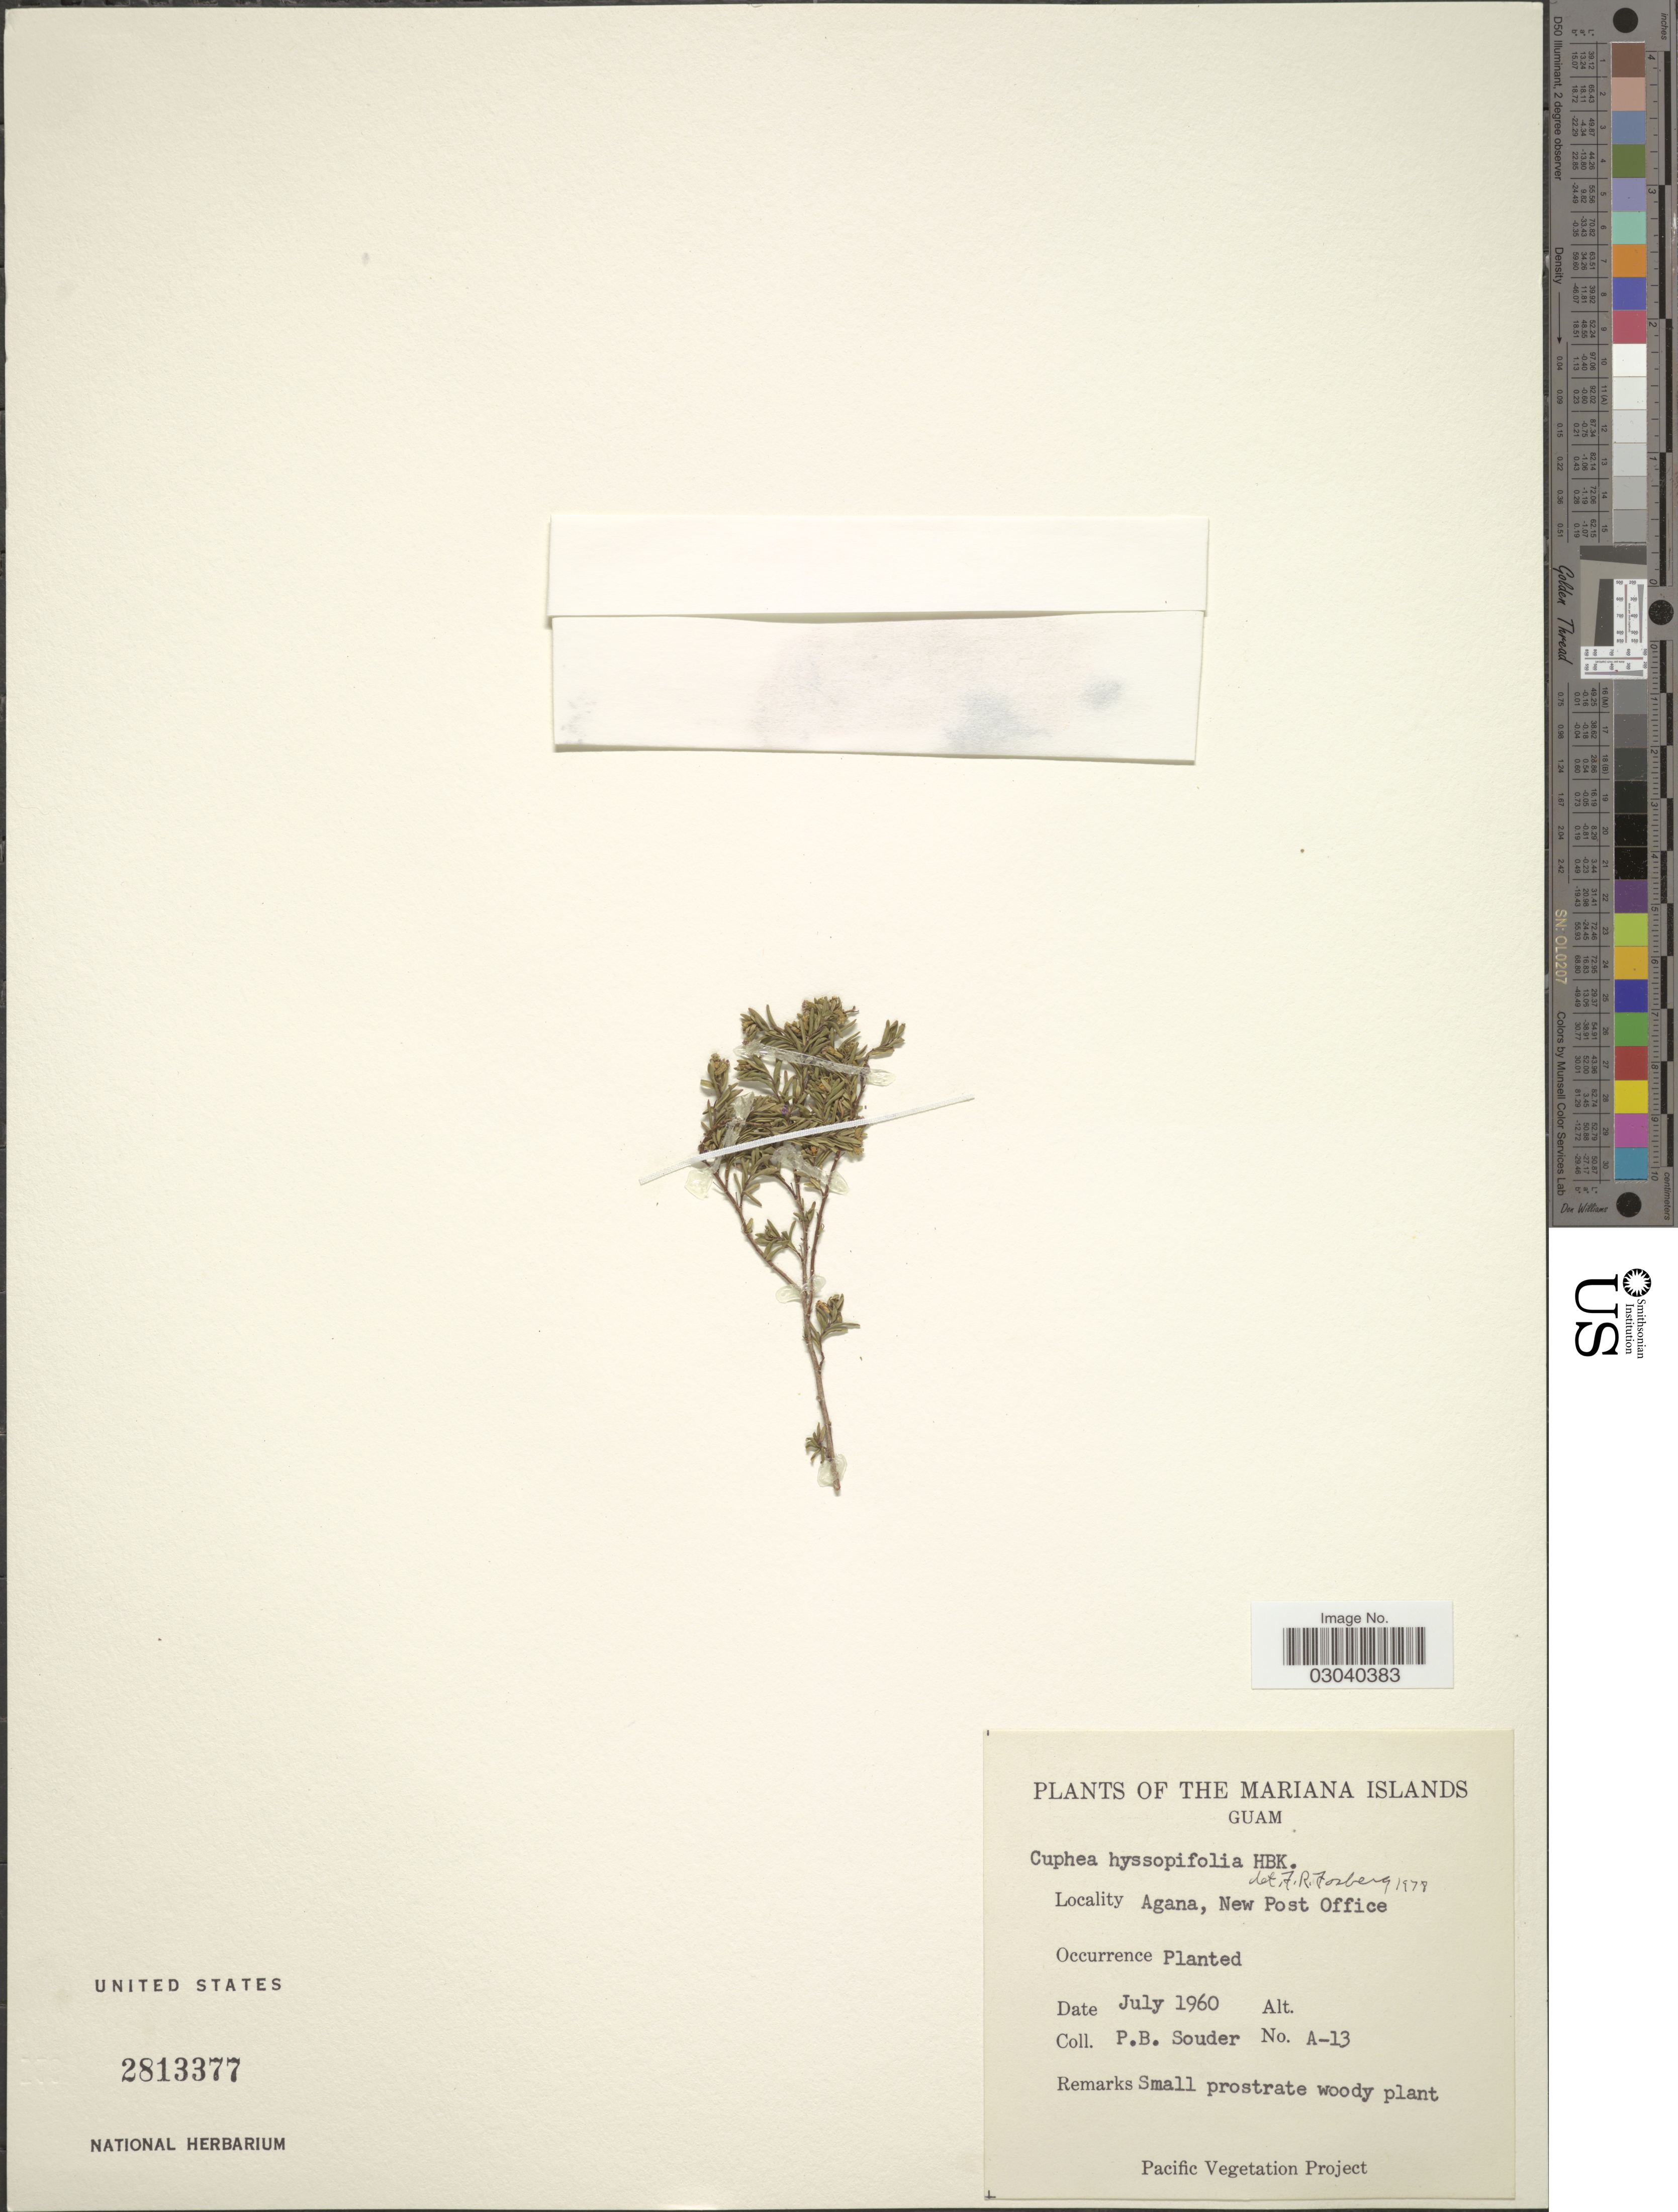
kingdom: Plantae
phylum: Tracheophyta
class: Magnoliopsida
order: Myrtales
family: Lythraceae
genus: Cuphea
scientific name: Cuphea hyssopifolia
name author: Kunth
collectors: P. Souder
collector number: A-13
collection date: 1960-07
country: Guam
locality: Mariana Islands. Agana, New Post Office.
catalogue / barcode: US 2813377